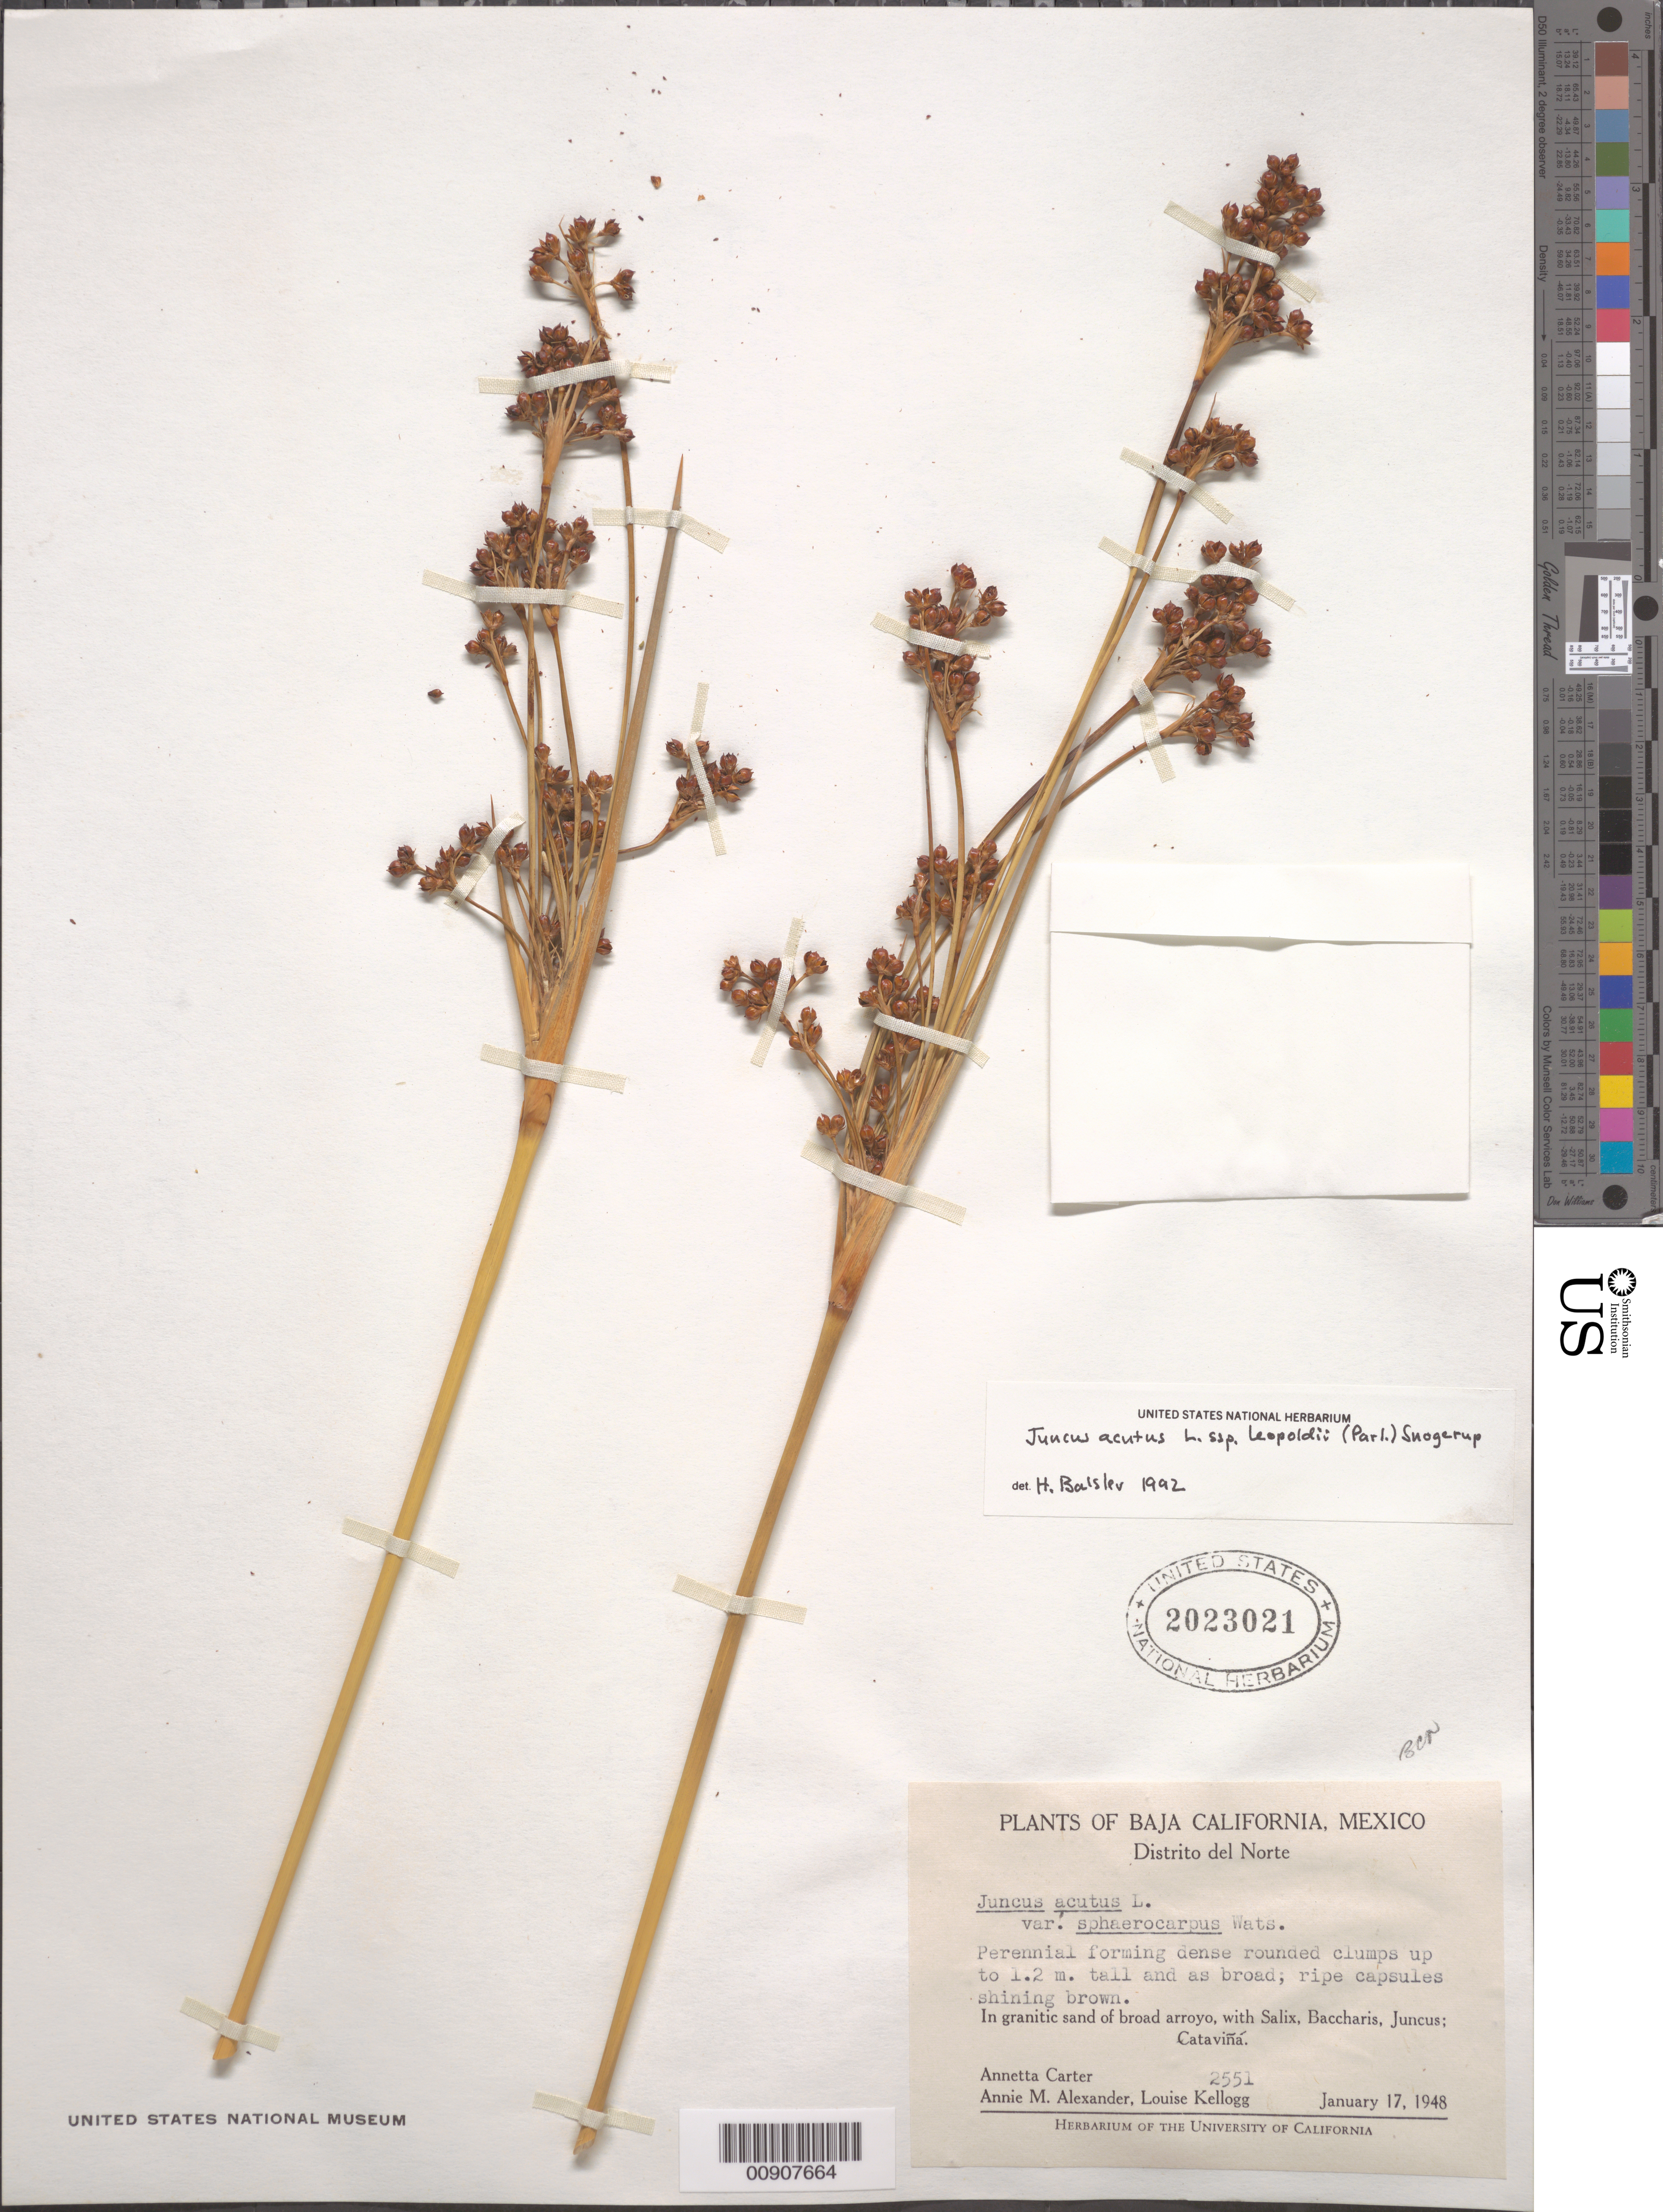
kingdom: Plantae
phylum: Tracheophyta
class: Liliopsida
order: Poales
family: Juncaceae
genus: Juncus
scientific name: Juncus acutus subsp. leopoldii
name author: (Parl.) Snogerup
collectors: A. Carter, A. M. Alexander & L. Kellogg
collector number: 2551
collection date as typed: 17 Jan 1948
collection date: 1948-01-17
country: Mexico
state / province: Baja California Norte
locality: Cataviña, Baja California Distrito del Norte.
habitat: In granitic sand of broad arroyo, with Salix, Baccharis, Juncus.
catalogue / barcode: US 2023021